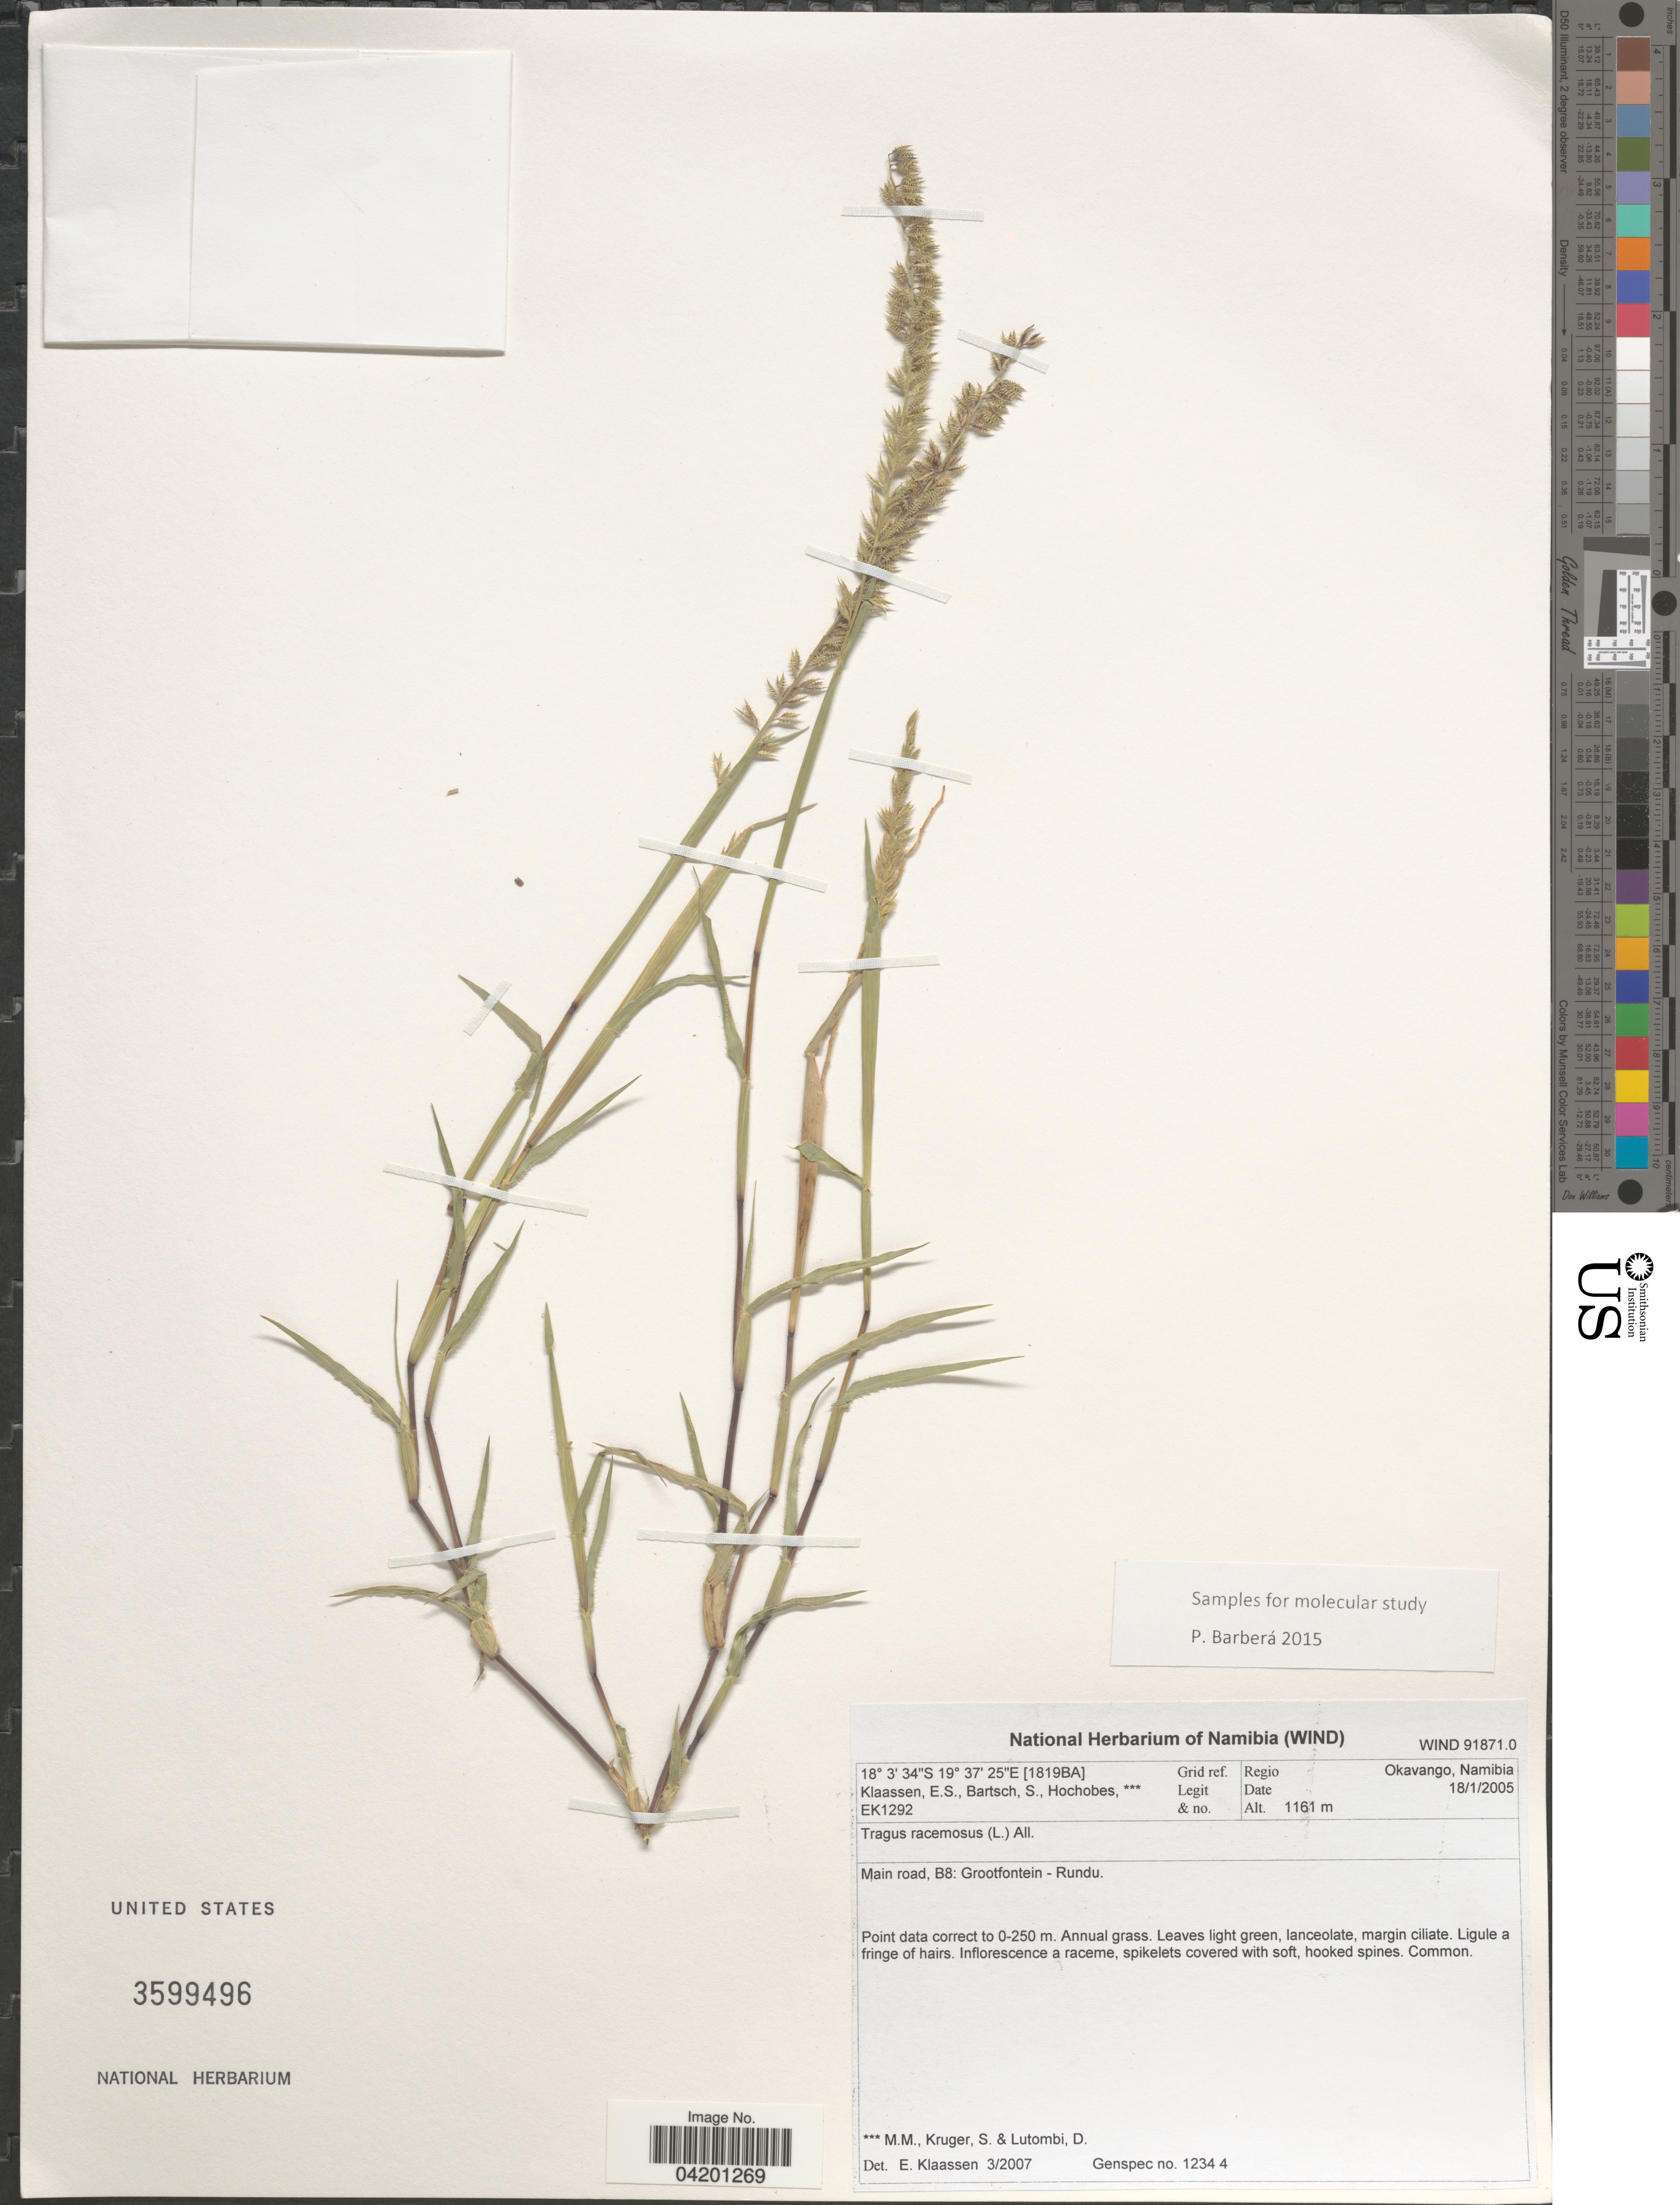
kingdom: Plantae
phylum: Tracheophyta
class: Liliopsida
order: Poales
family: Poaceae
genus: Tragus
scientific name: Tragus racemosus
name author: (L.) All.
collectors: E. S. Klaassen, S. Bartsch, M. Hochobes, S. Kruger & D. Lutombi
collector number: EK1292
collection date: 2005-01-18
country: Namibia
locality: Grid ref. [1819BA]. Regio Okavango. Main road, B8: Grootfontein - Rundu.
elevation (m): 1161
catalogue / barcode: US 3599496